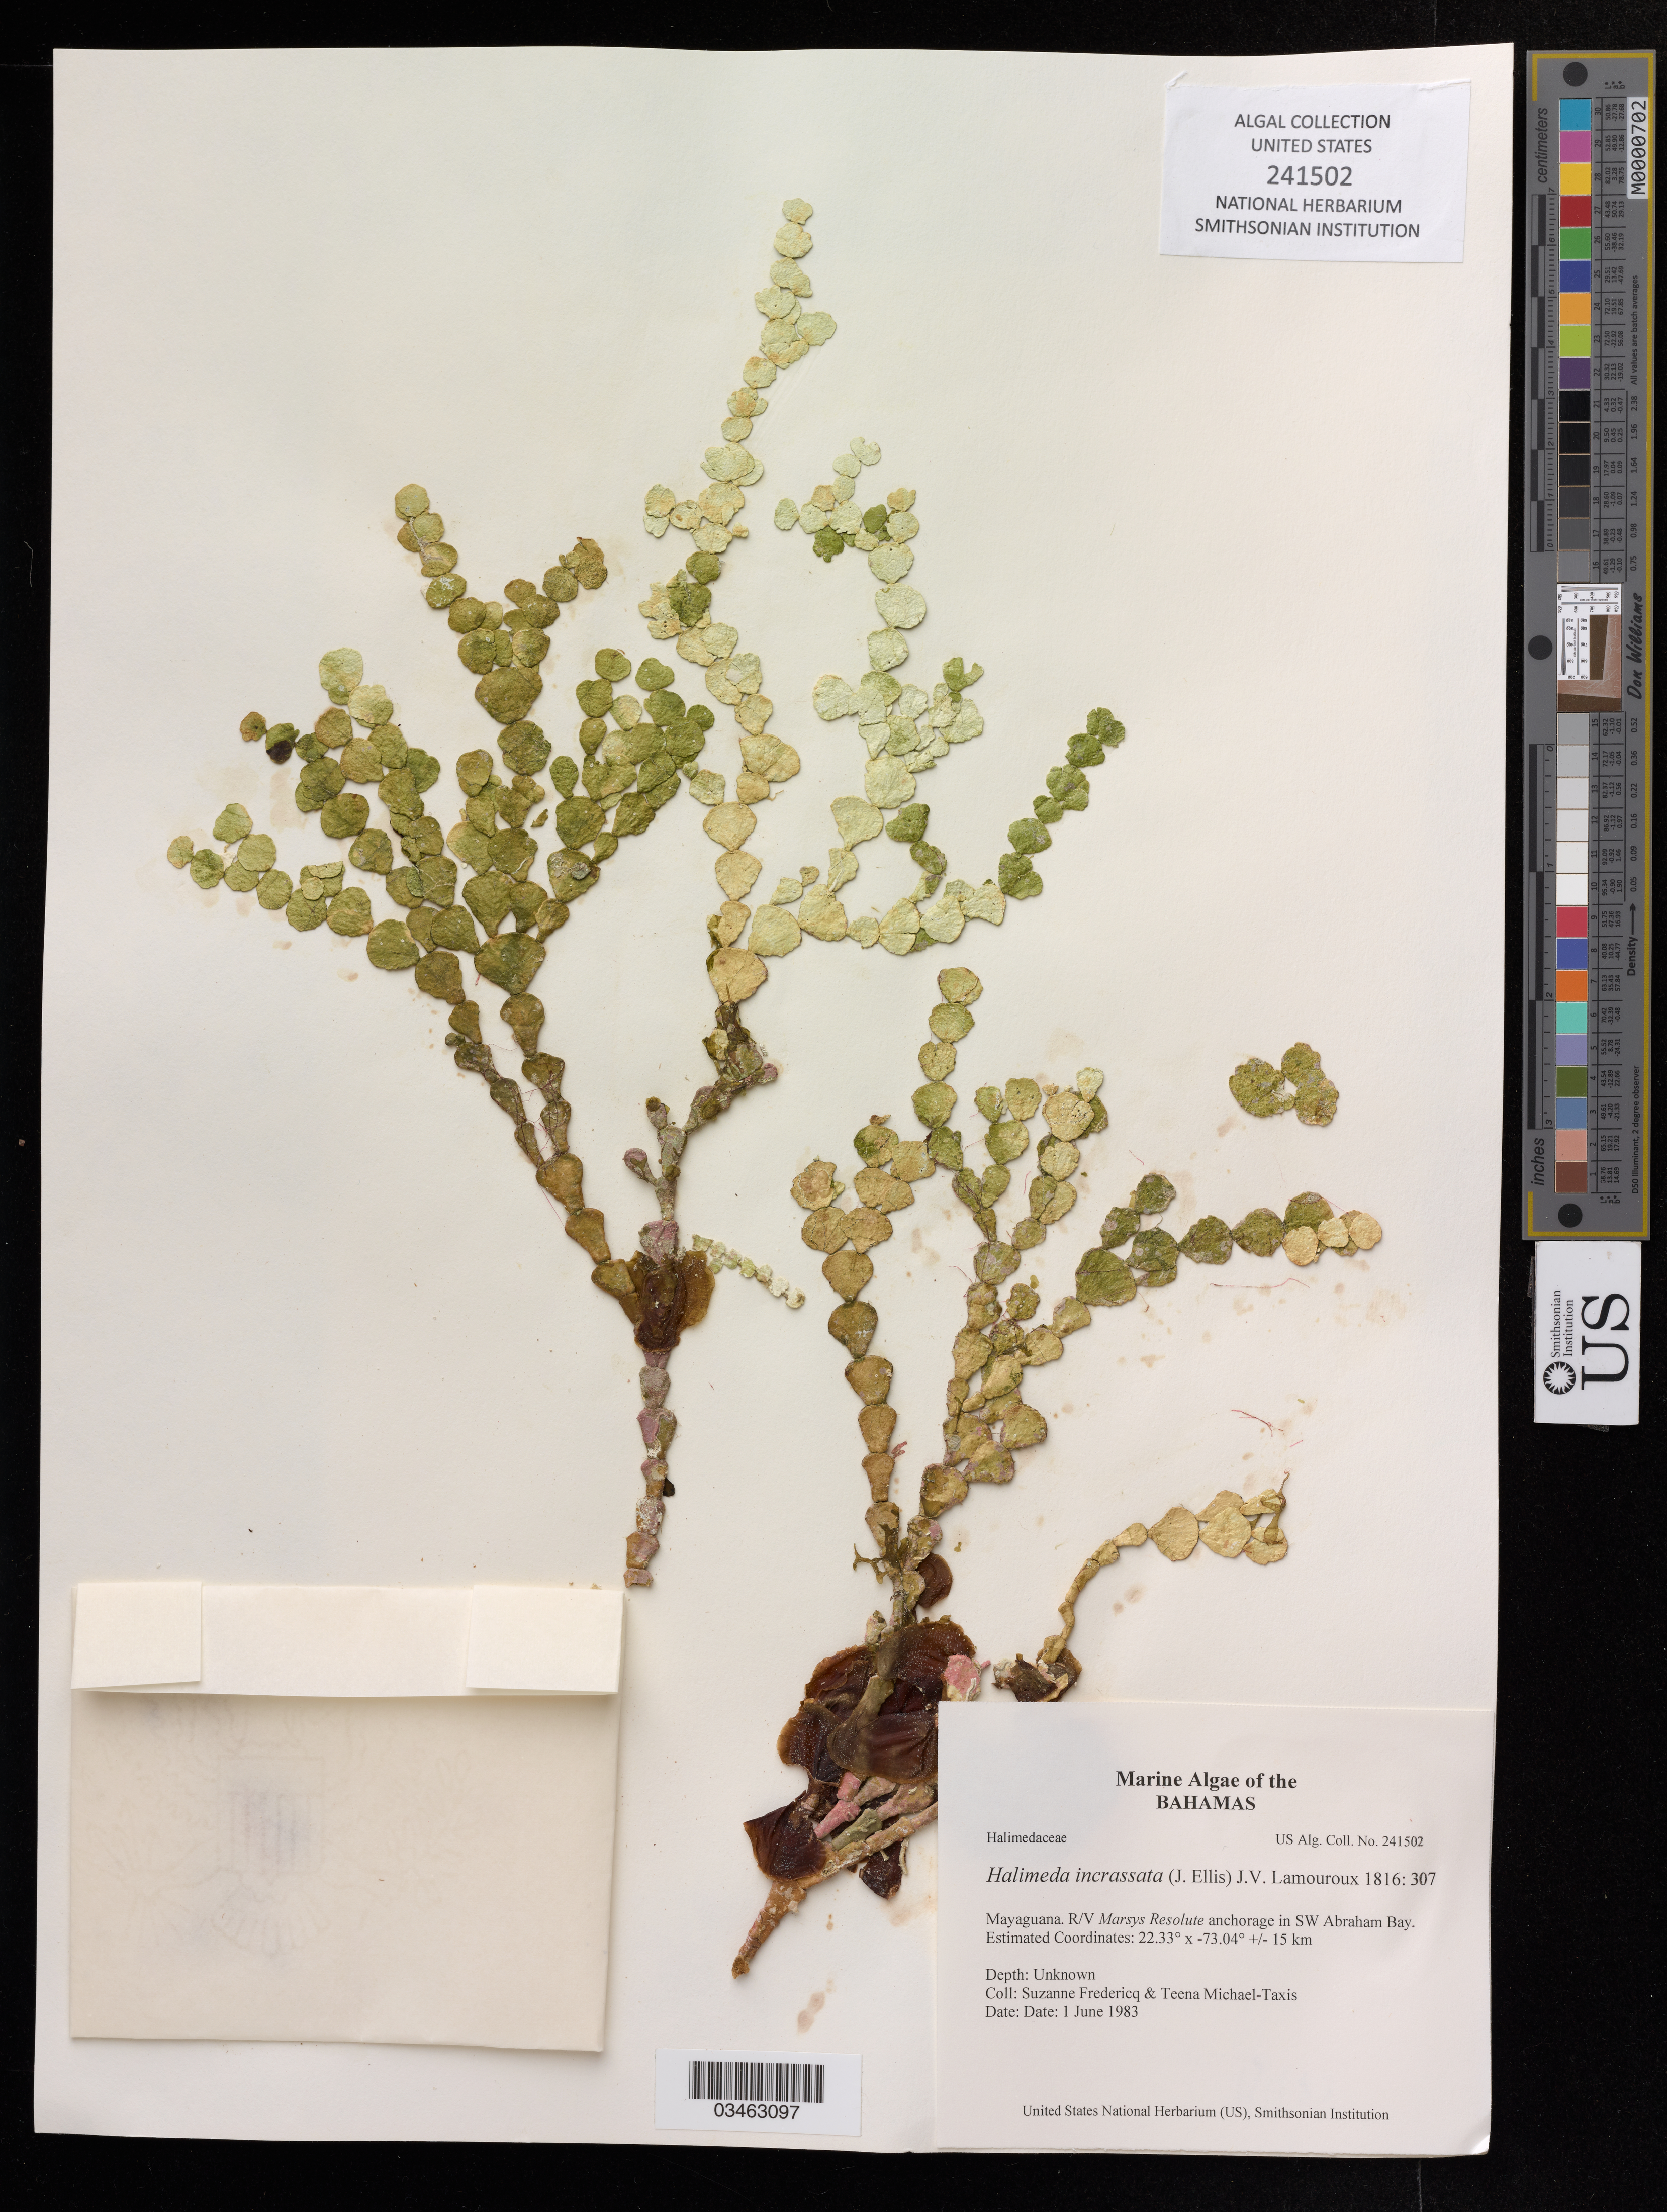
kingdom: Plantae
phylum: Chlorophyta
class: Ulvophyceae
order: Bryopsidales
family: Halimedaceae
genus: Halimeda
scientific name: Halimeda incrassata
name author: (J. Ellis) J.V.Lamouroux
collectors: S. Fredericq & T. Michael-Taxis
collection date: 1983-06-01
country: Bahamas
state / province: Mayaguana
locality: R/V Marsys Resolute anchorage in SW Abraham Bay.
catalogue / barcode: US 241502